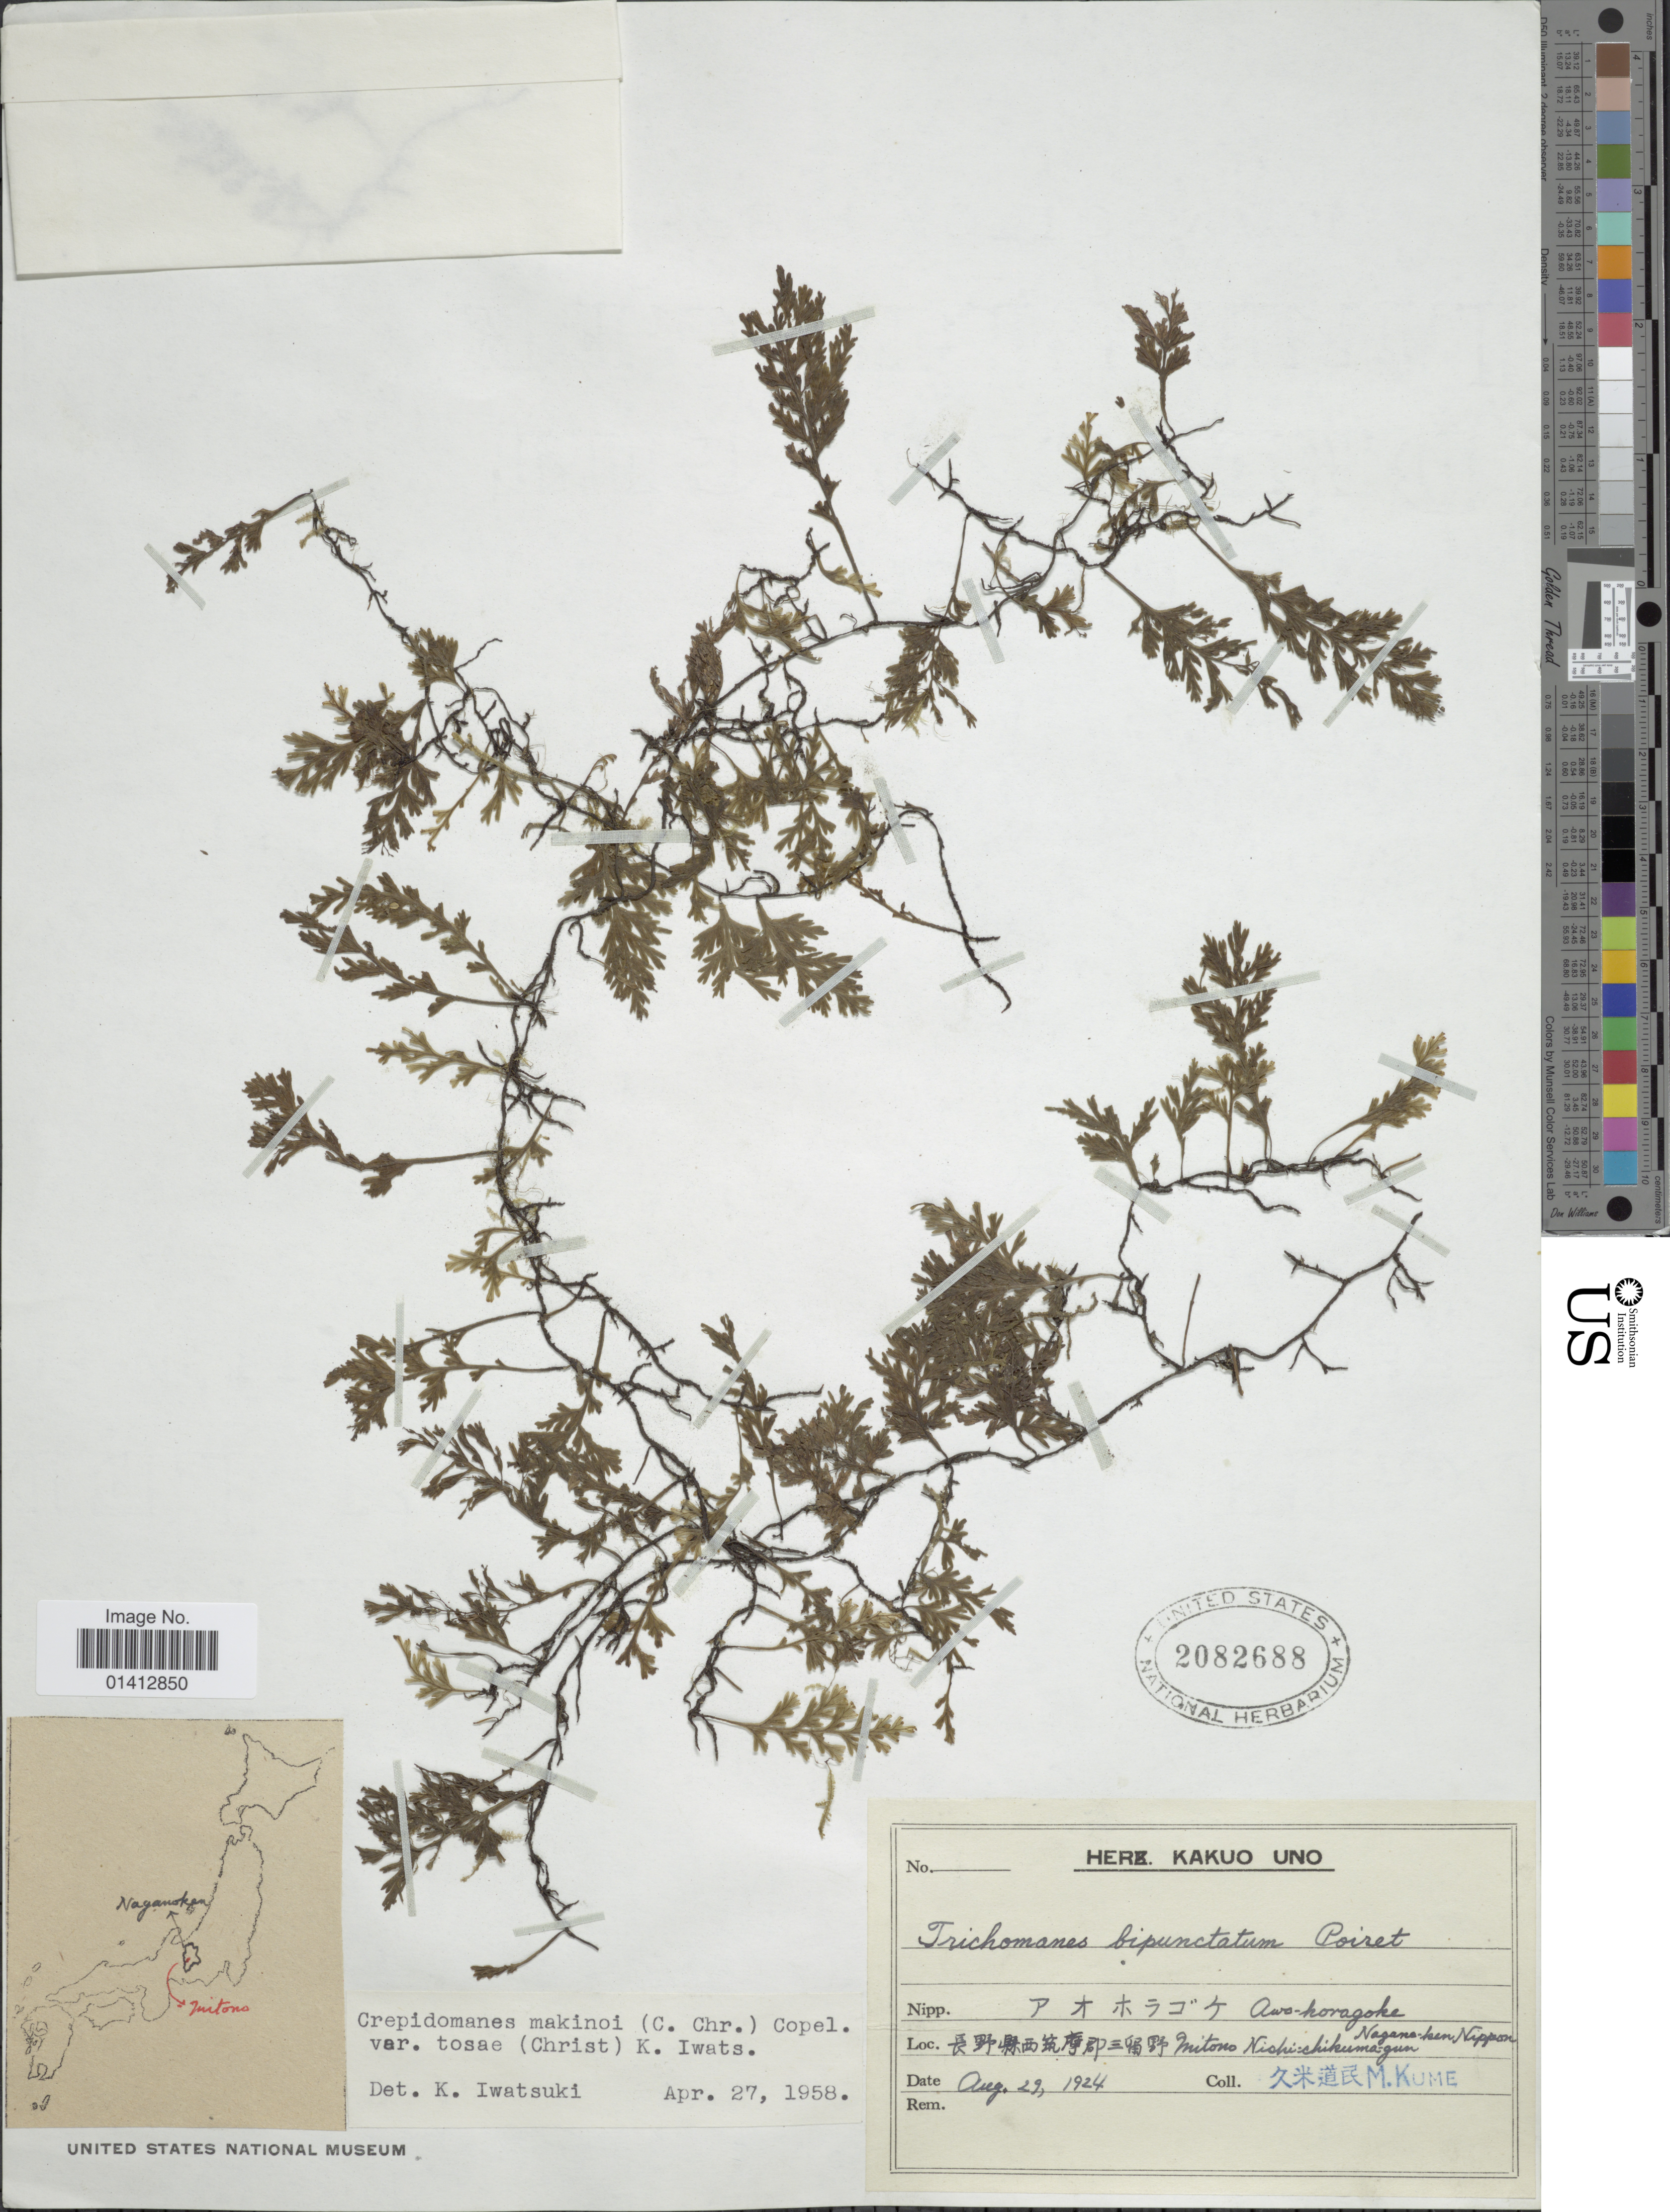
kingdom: Plantae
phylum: Tracheophyta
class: Polypodiopsida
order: Hymenophyllales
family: Hymenophyllaceae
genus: Crepidomanes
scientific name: Crepidomanes makinoi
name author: (C. Chr.) Copel.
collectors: M. Kume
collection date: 1924-08-29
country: Japan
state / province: Nagano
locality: Mitono, Nishi-chikuma-gun, Nagano-ken, Nippon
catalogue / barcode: US 2082688